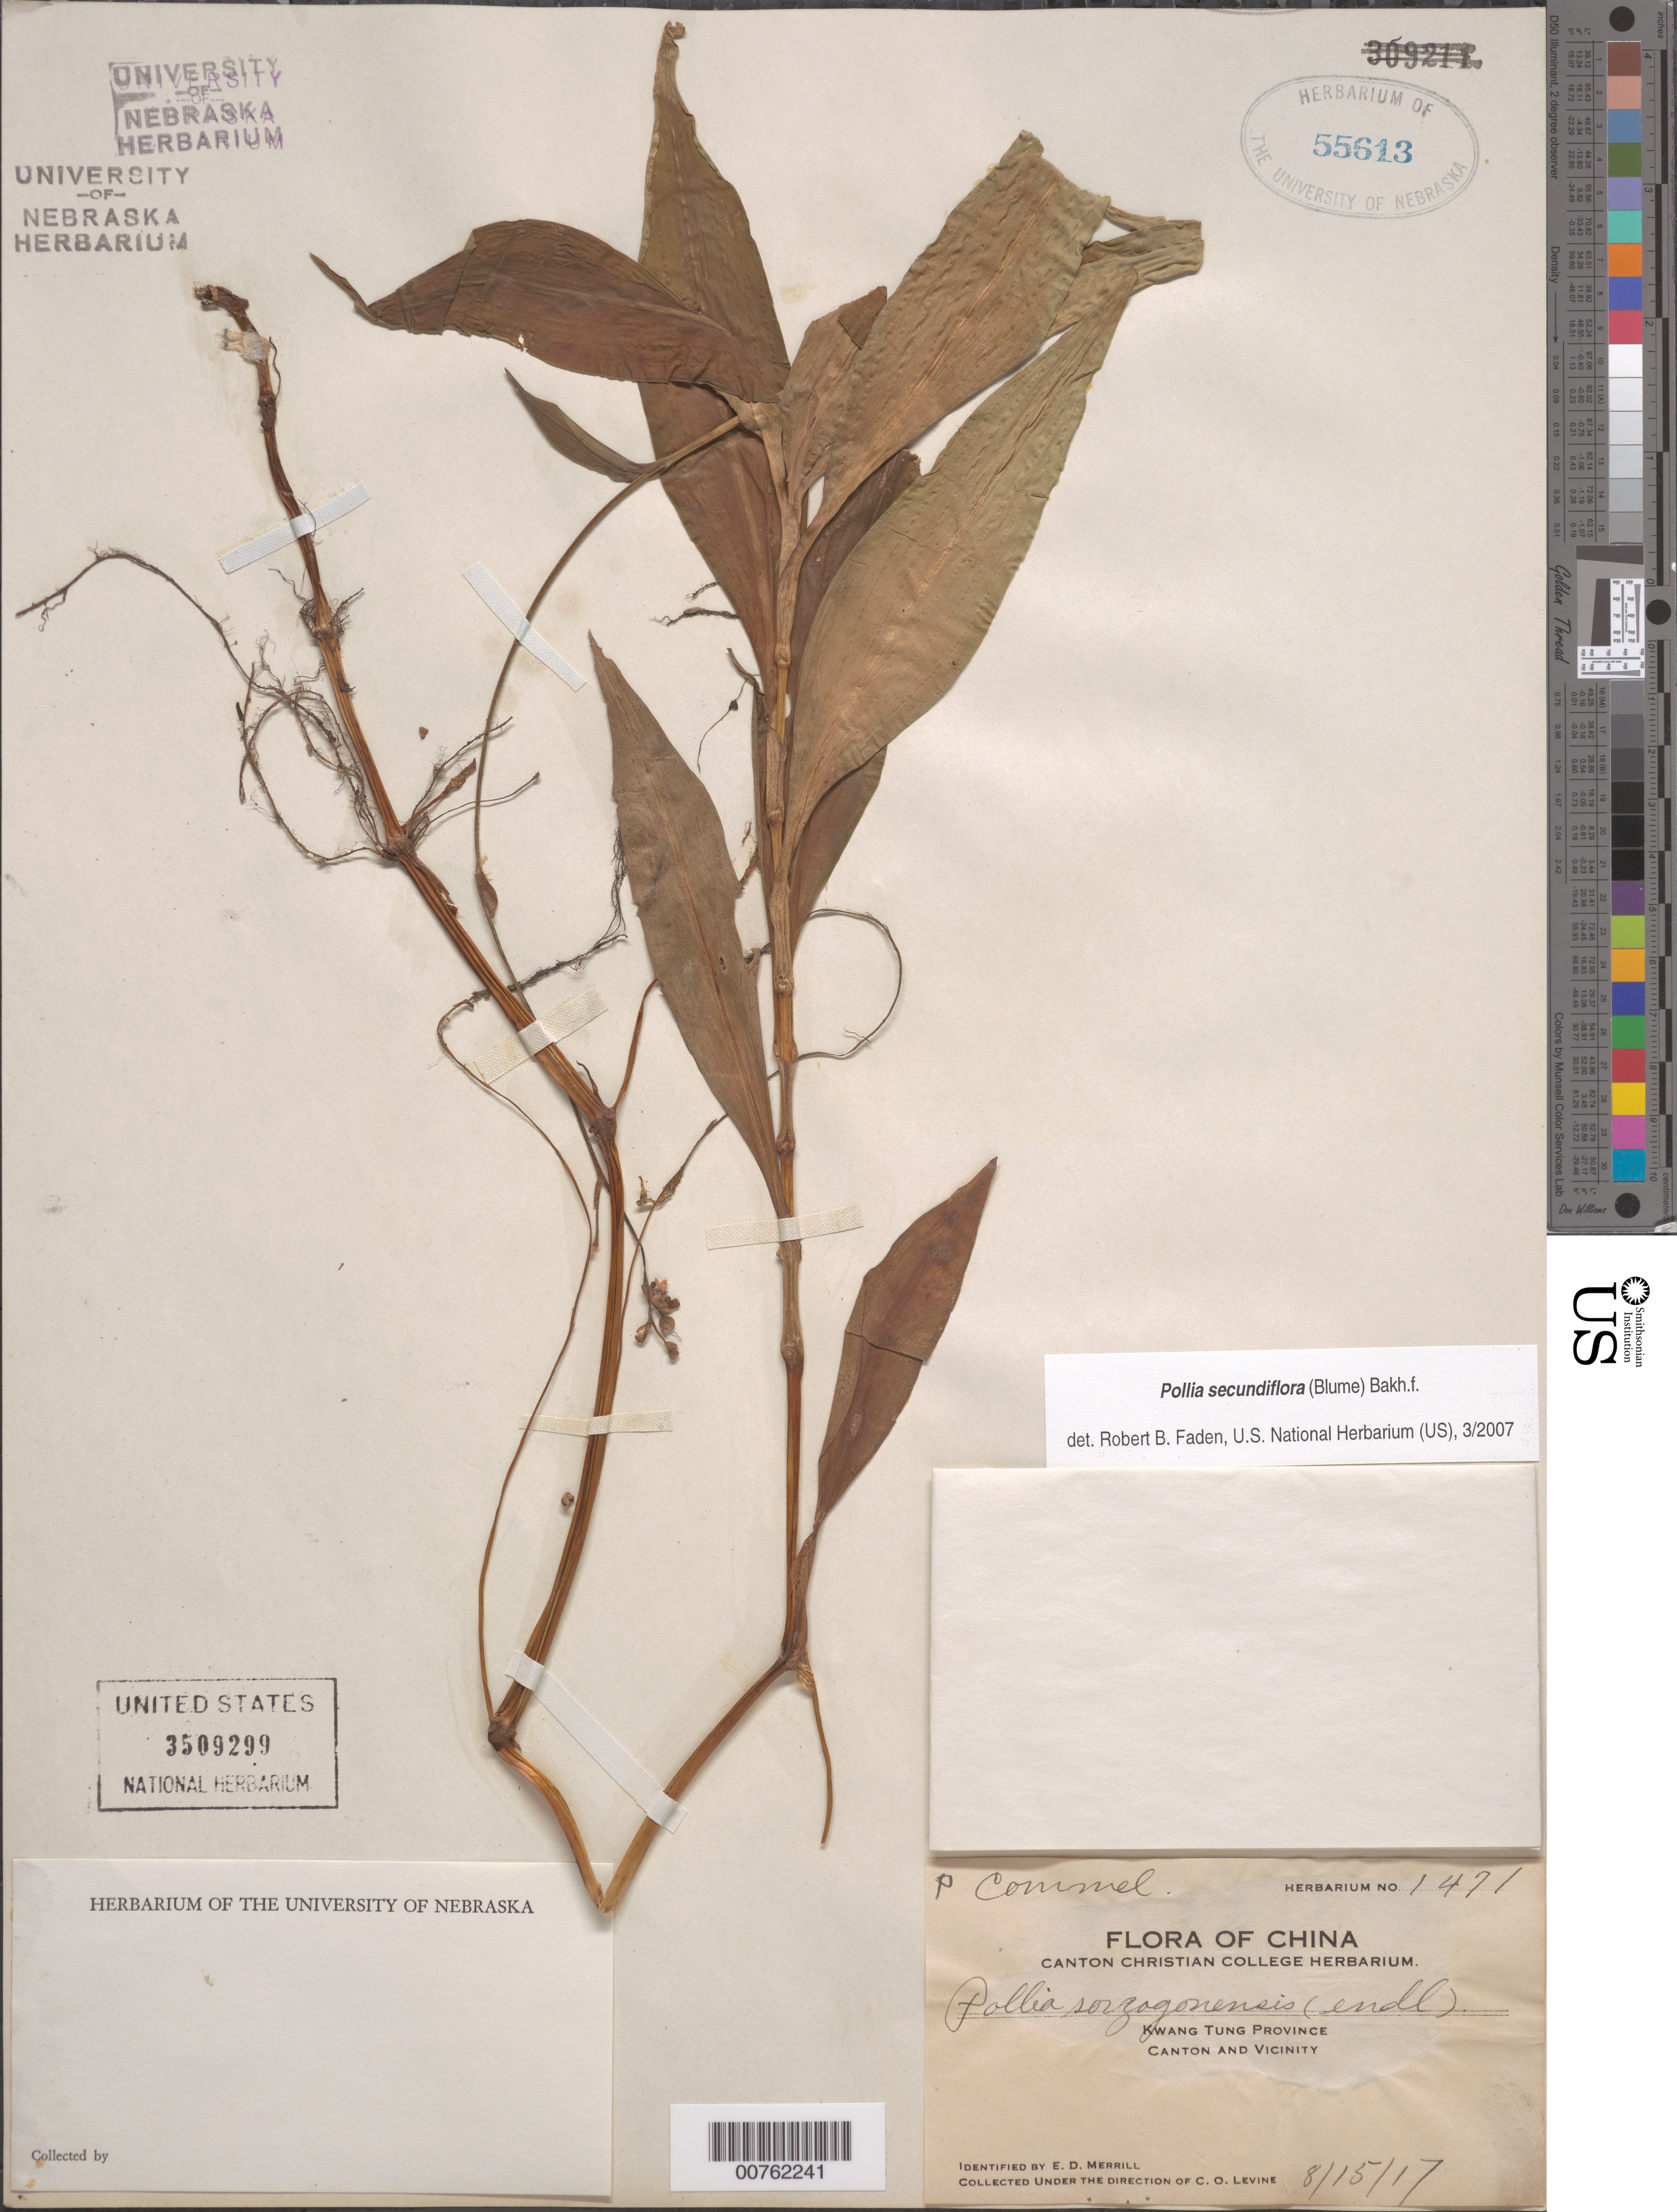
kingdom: Plantae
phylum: Tracheophyta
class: Liliopsida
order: Commelinales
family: Commelinaceae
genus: Pollia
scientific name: Pollia secundiflora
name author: (Blume) Bakh. f.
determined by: Faden, Robert B., (US), Smithsonian Institution - National Museum of Natural History (UNITED STATES)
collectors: C. O. Levine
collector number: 1471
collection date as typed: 15 Aug 1917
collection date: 1917-08-15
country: China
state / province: Guangdong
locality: Canton and vicinity.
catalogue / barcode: US 3509299